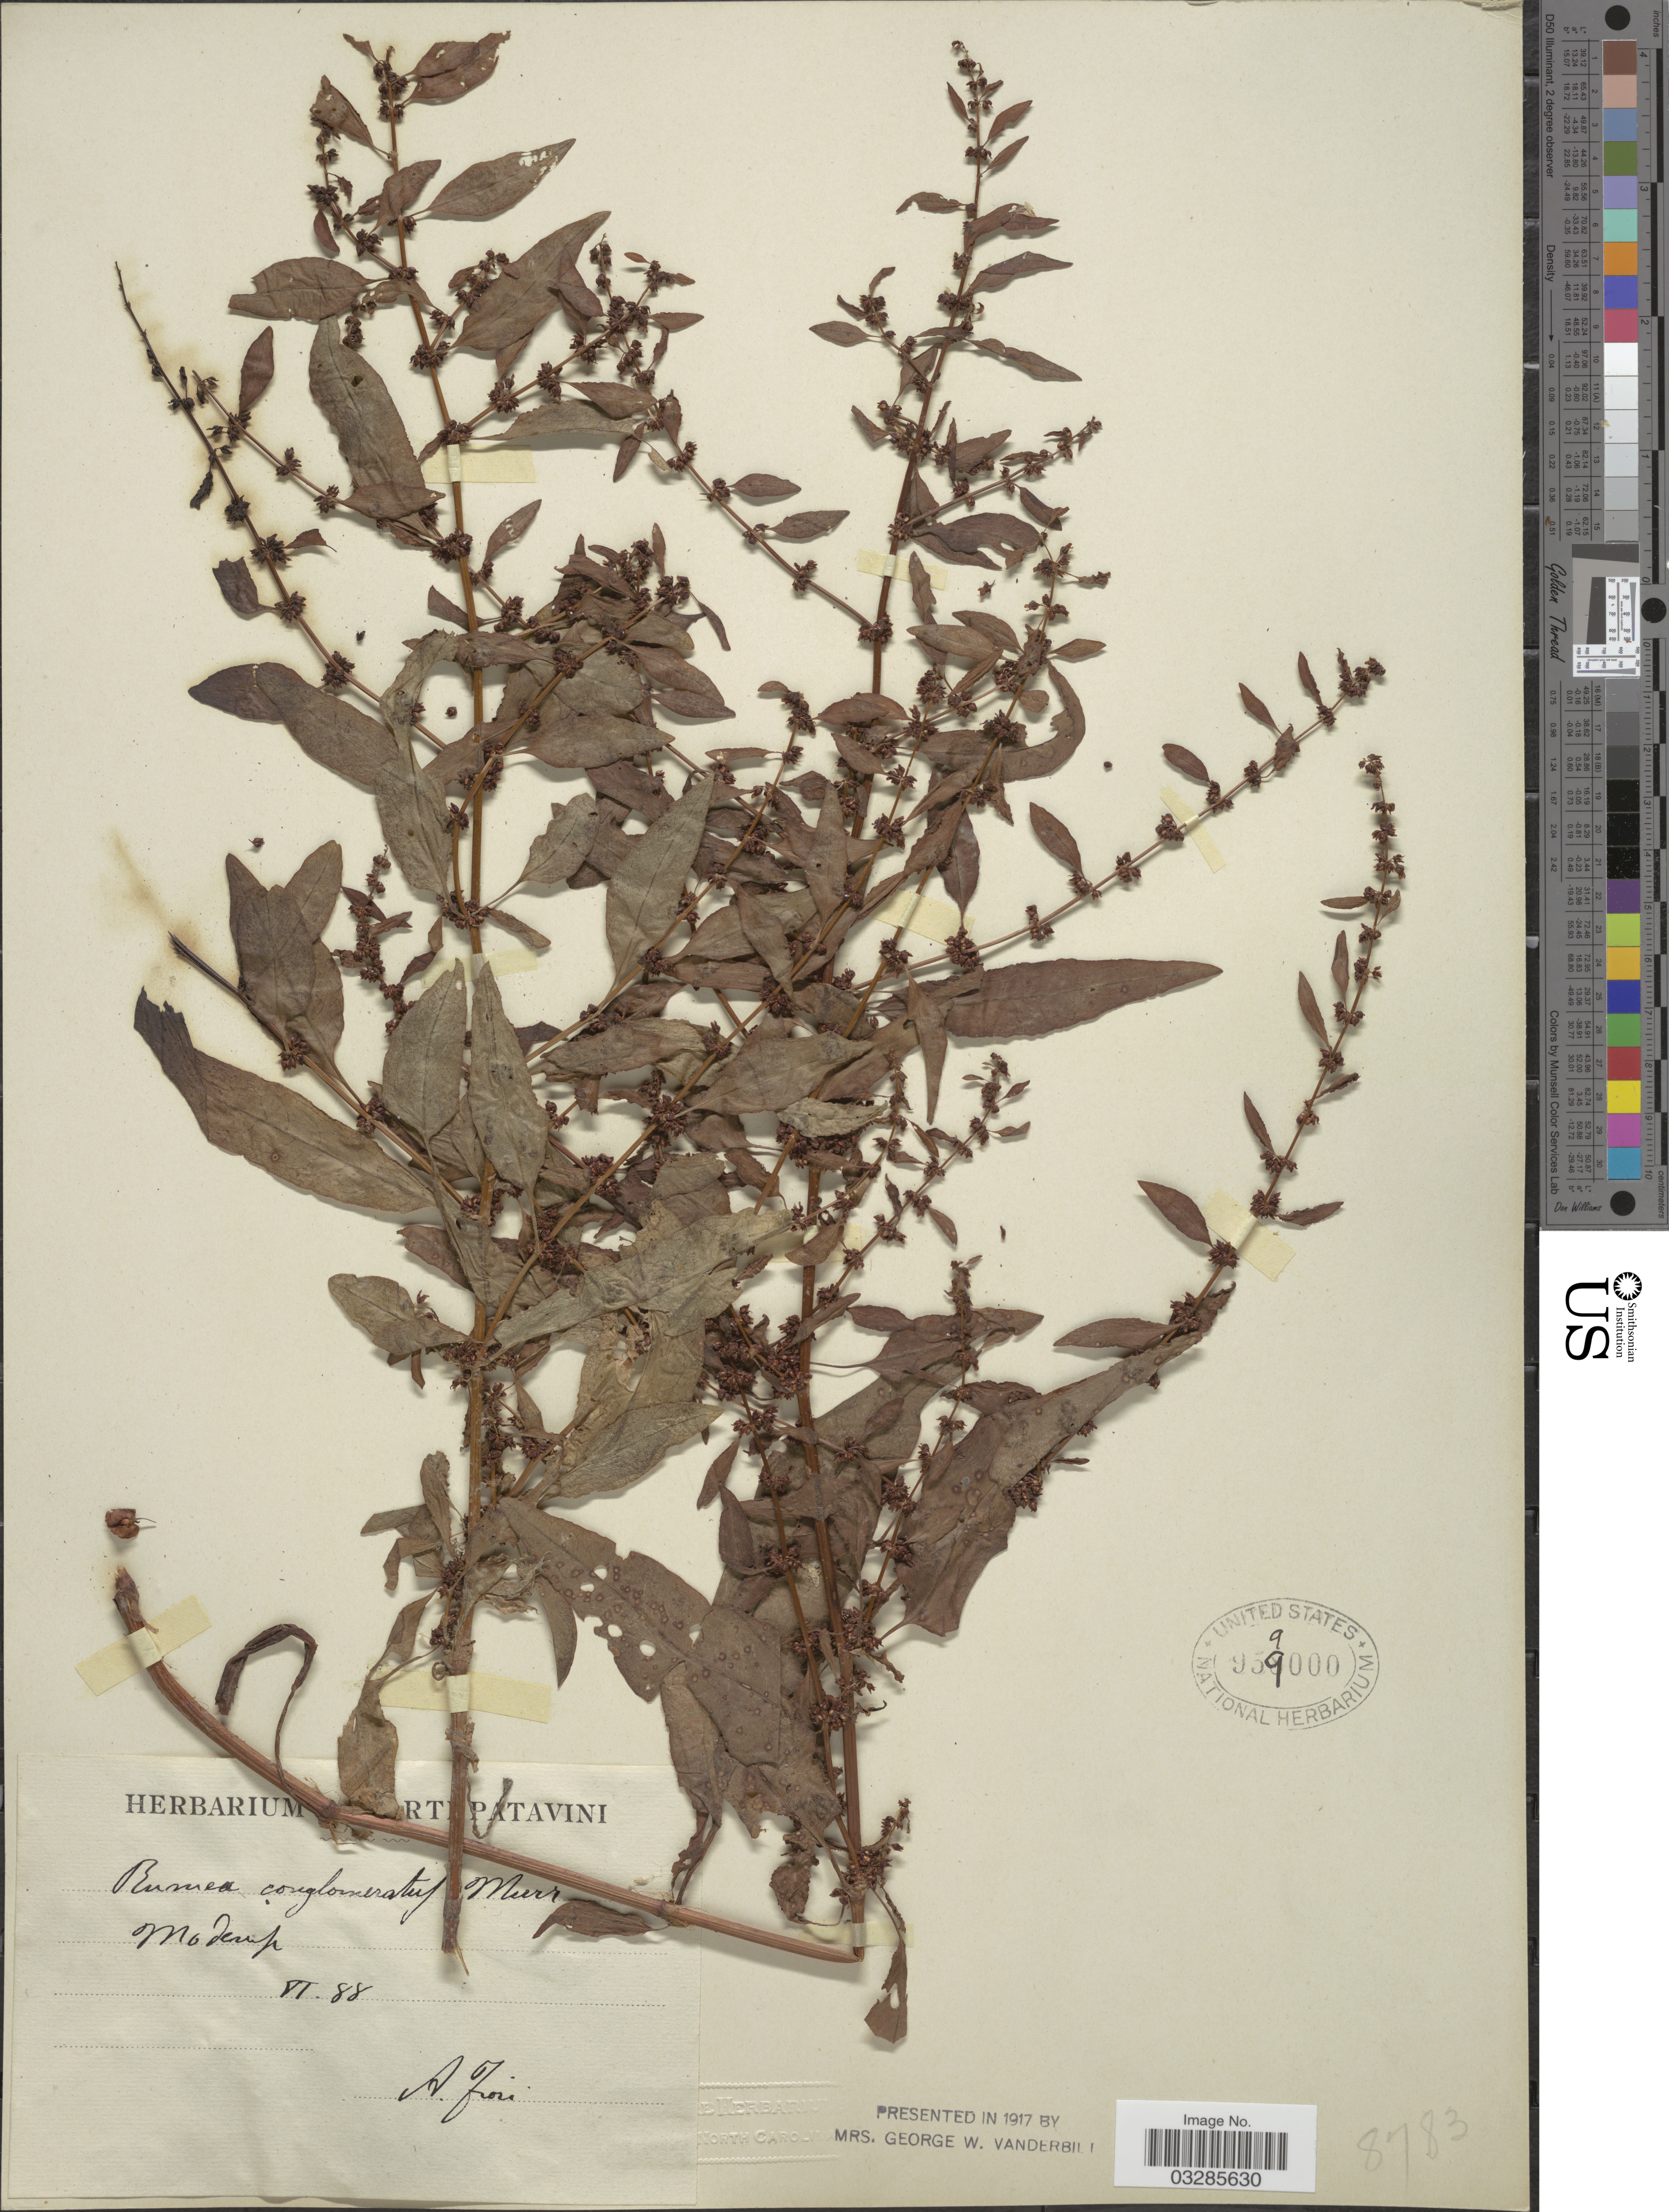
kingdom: Plantae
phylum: Tracheophyta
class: Magnoliopsida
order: Caryophyllales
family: Polygonaceae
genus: Rumex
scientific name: Rumex conglomeratus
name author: Murray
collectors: A. Fiori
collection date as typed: Transcribed d/m/y: /6/88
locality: Modemp. [interpreted]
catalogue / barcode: US 959000